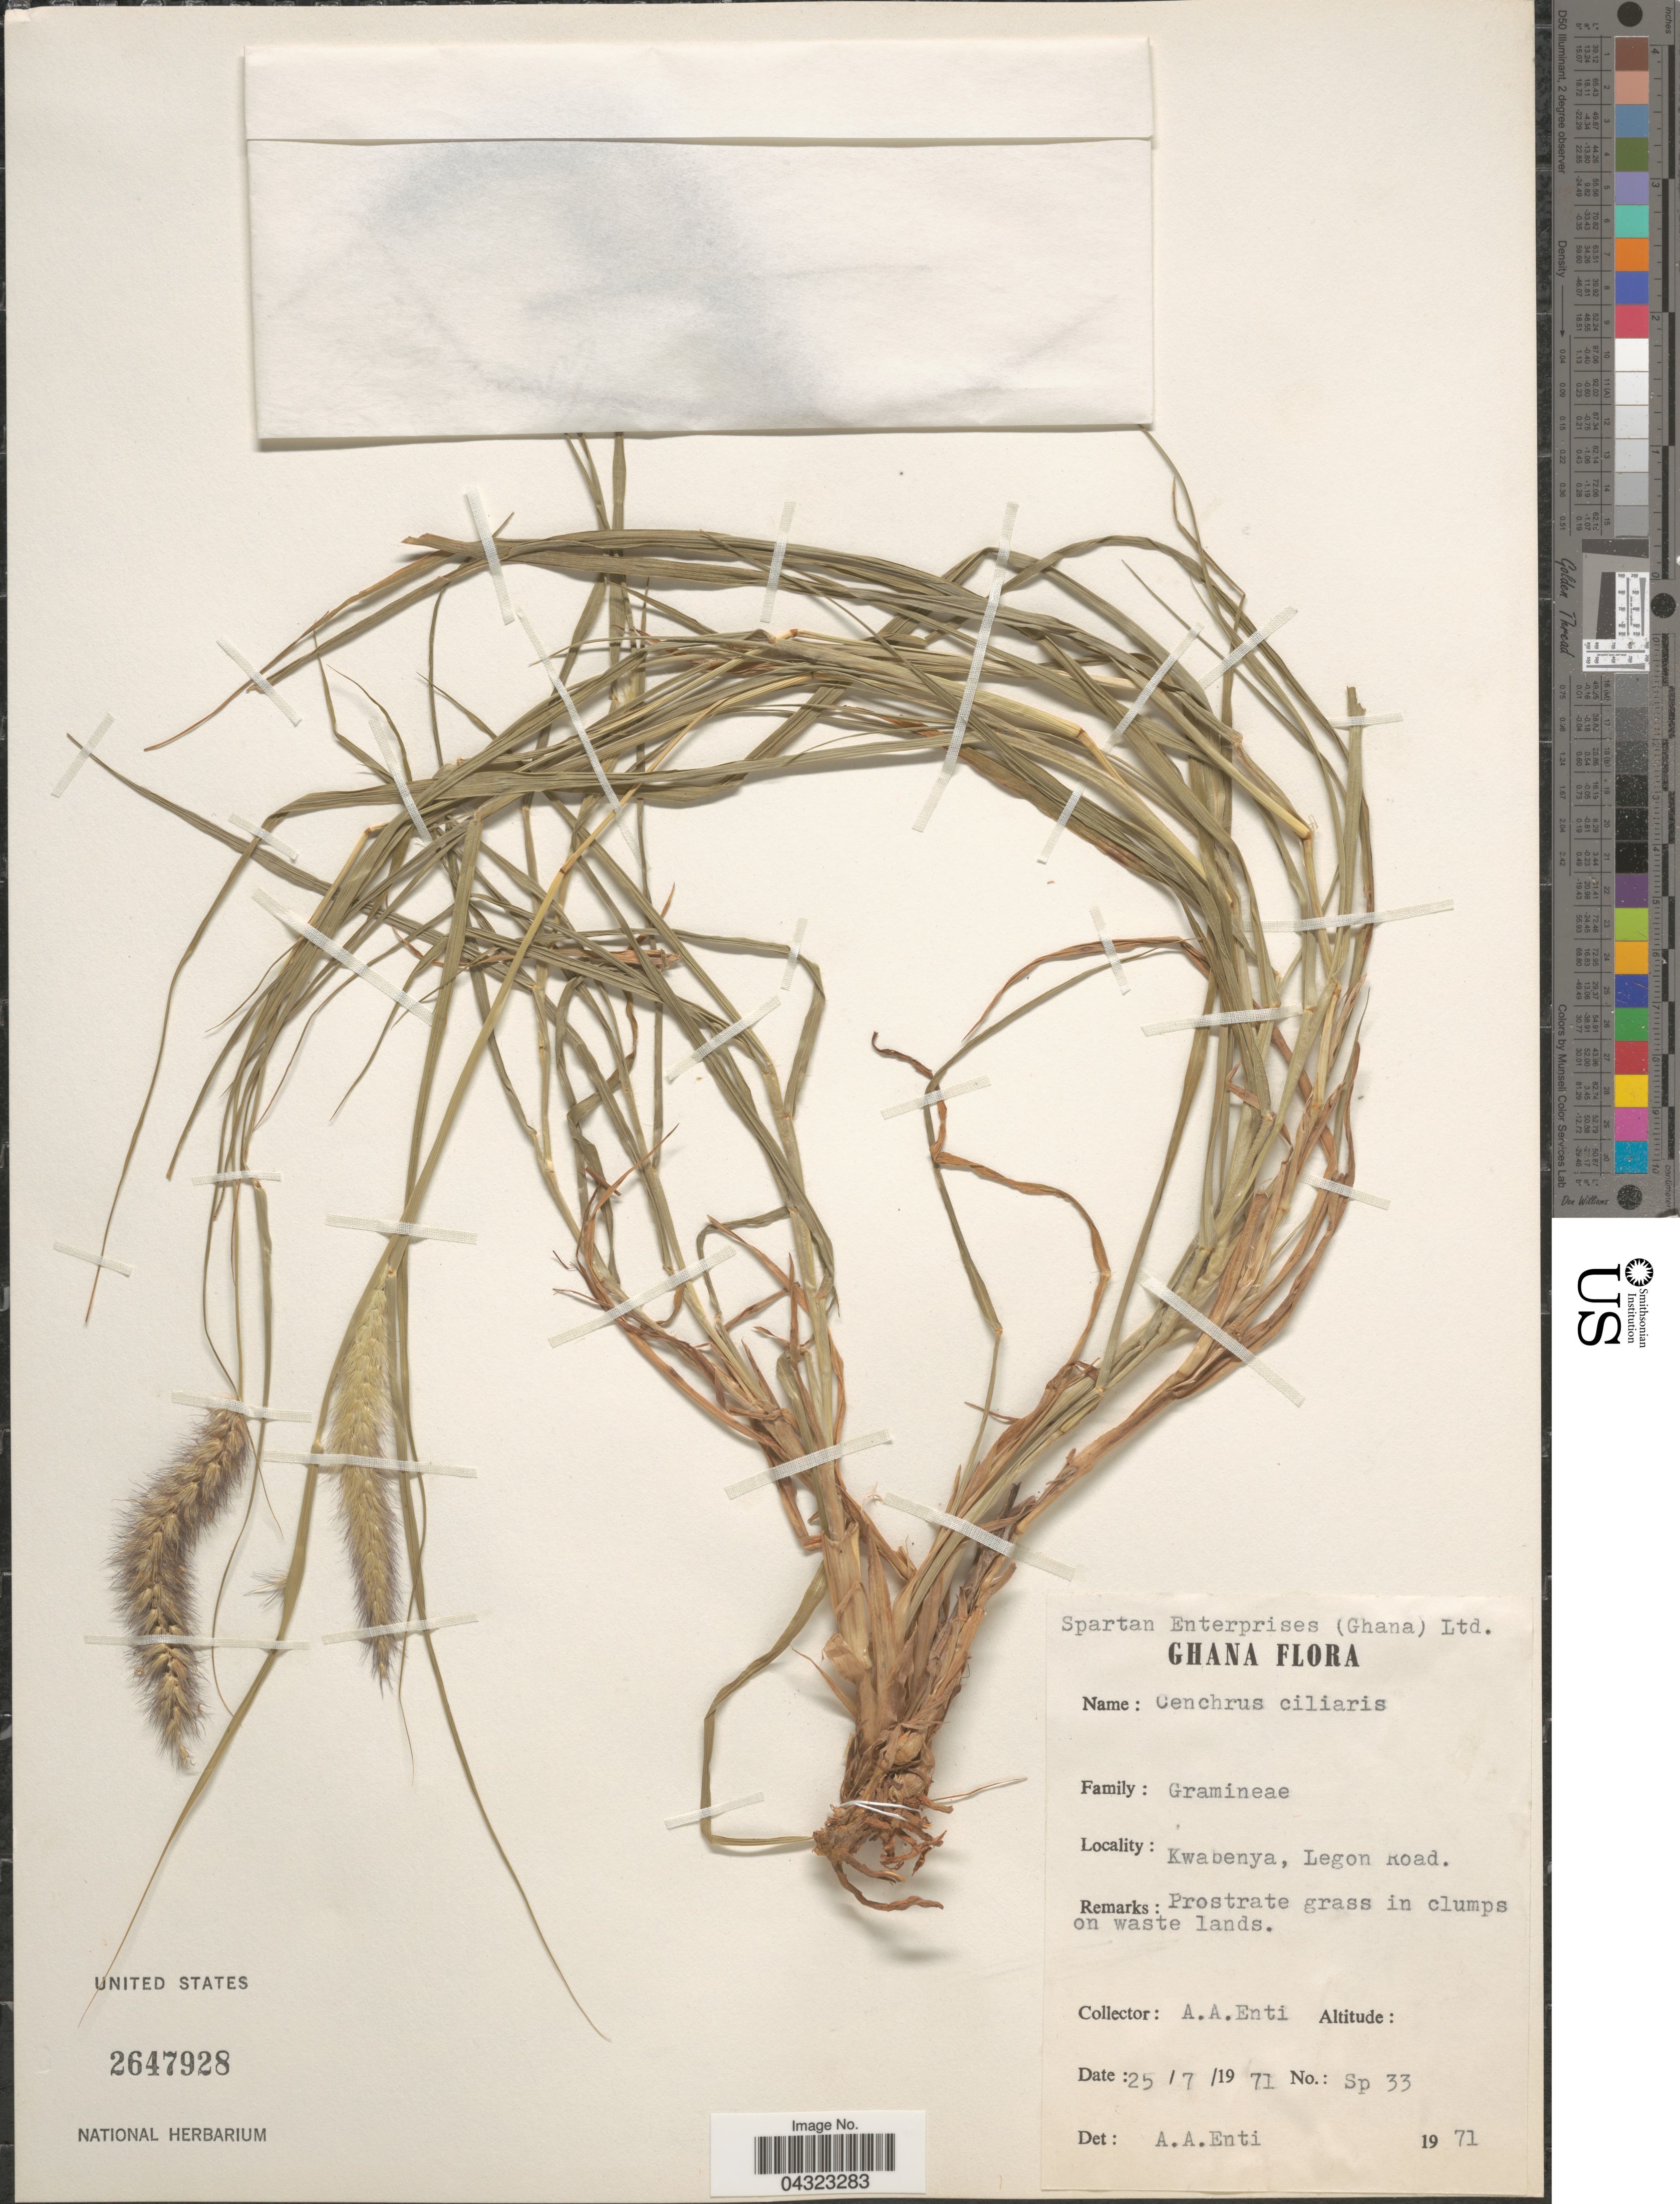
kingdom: Plantae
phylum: Tracheophyta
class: Liliopsida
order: Poales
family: Poaceae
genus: Cenchrus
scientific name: Cenchrus ciliaris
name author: L.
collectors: A. Enti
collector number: Sp33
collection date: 1971-07-25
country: Ghana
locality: Kwabenya, Legon Road.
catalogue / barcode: US 2647928